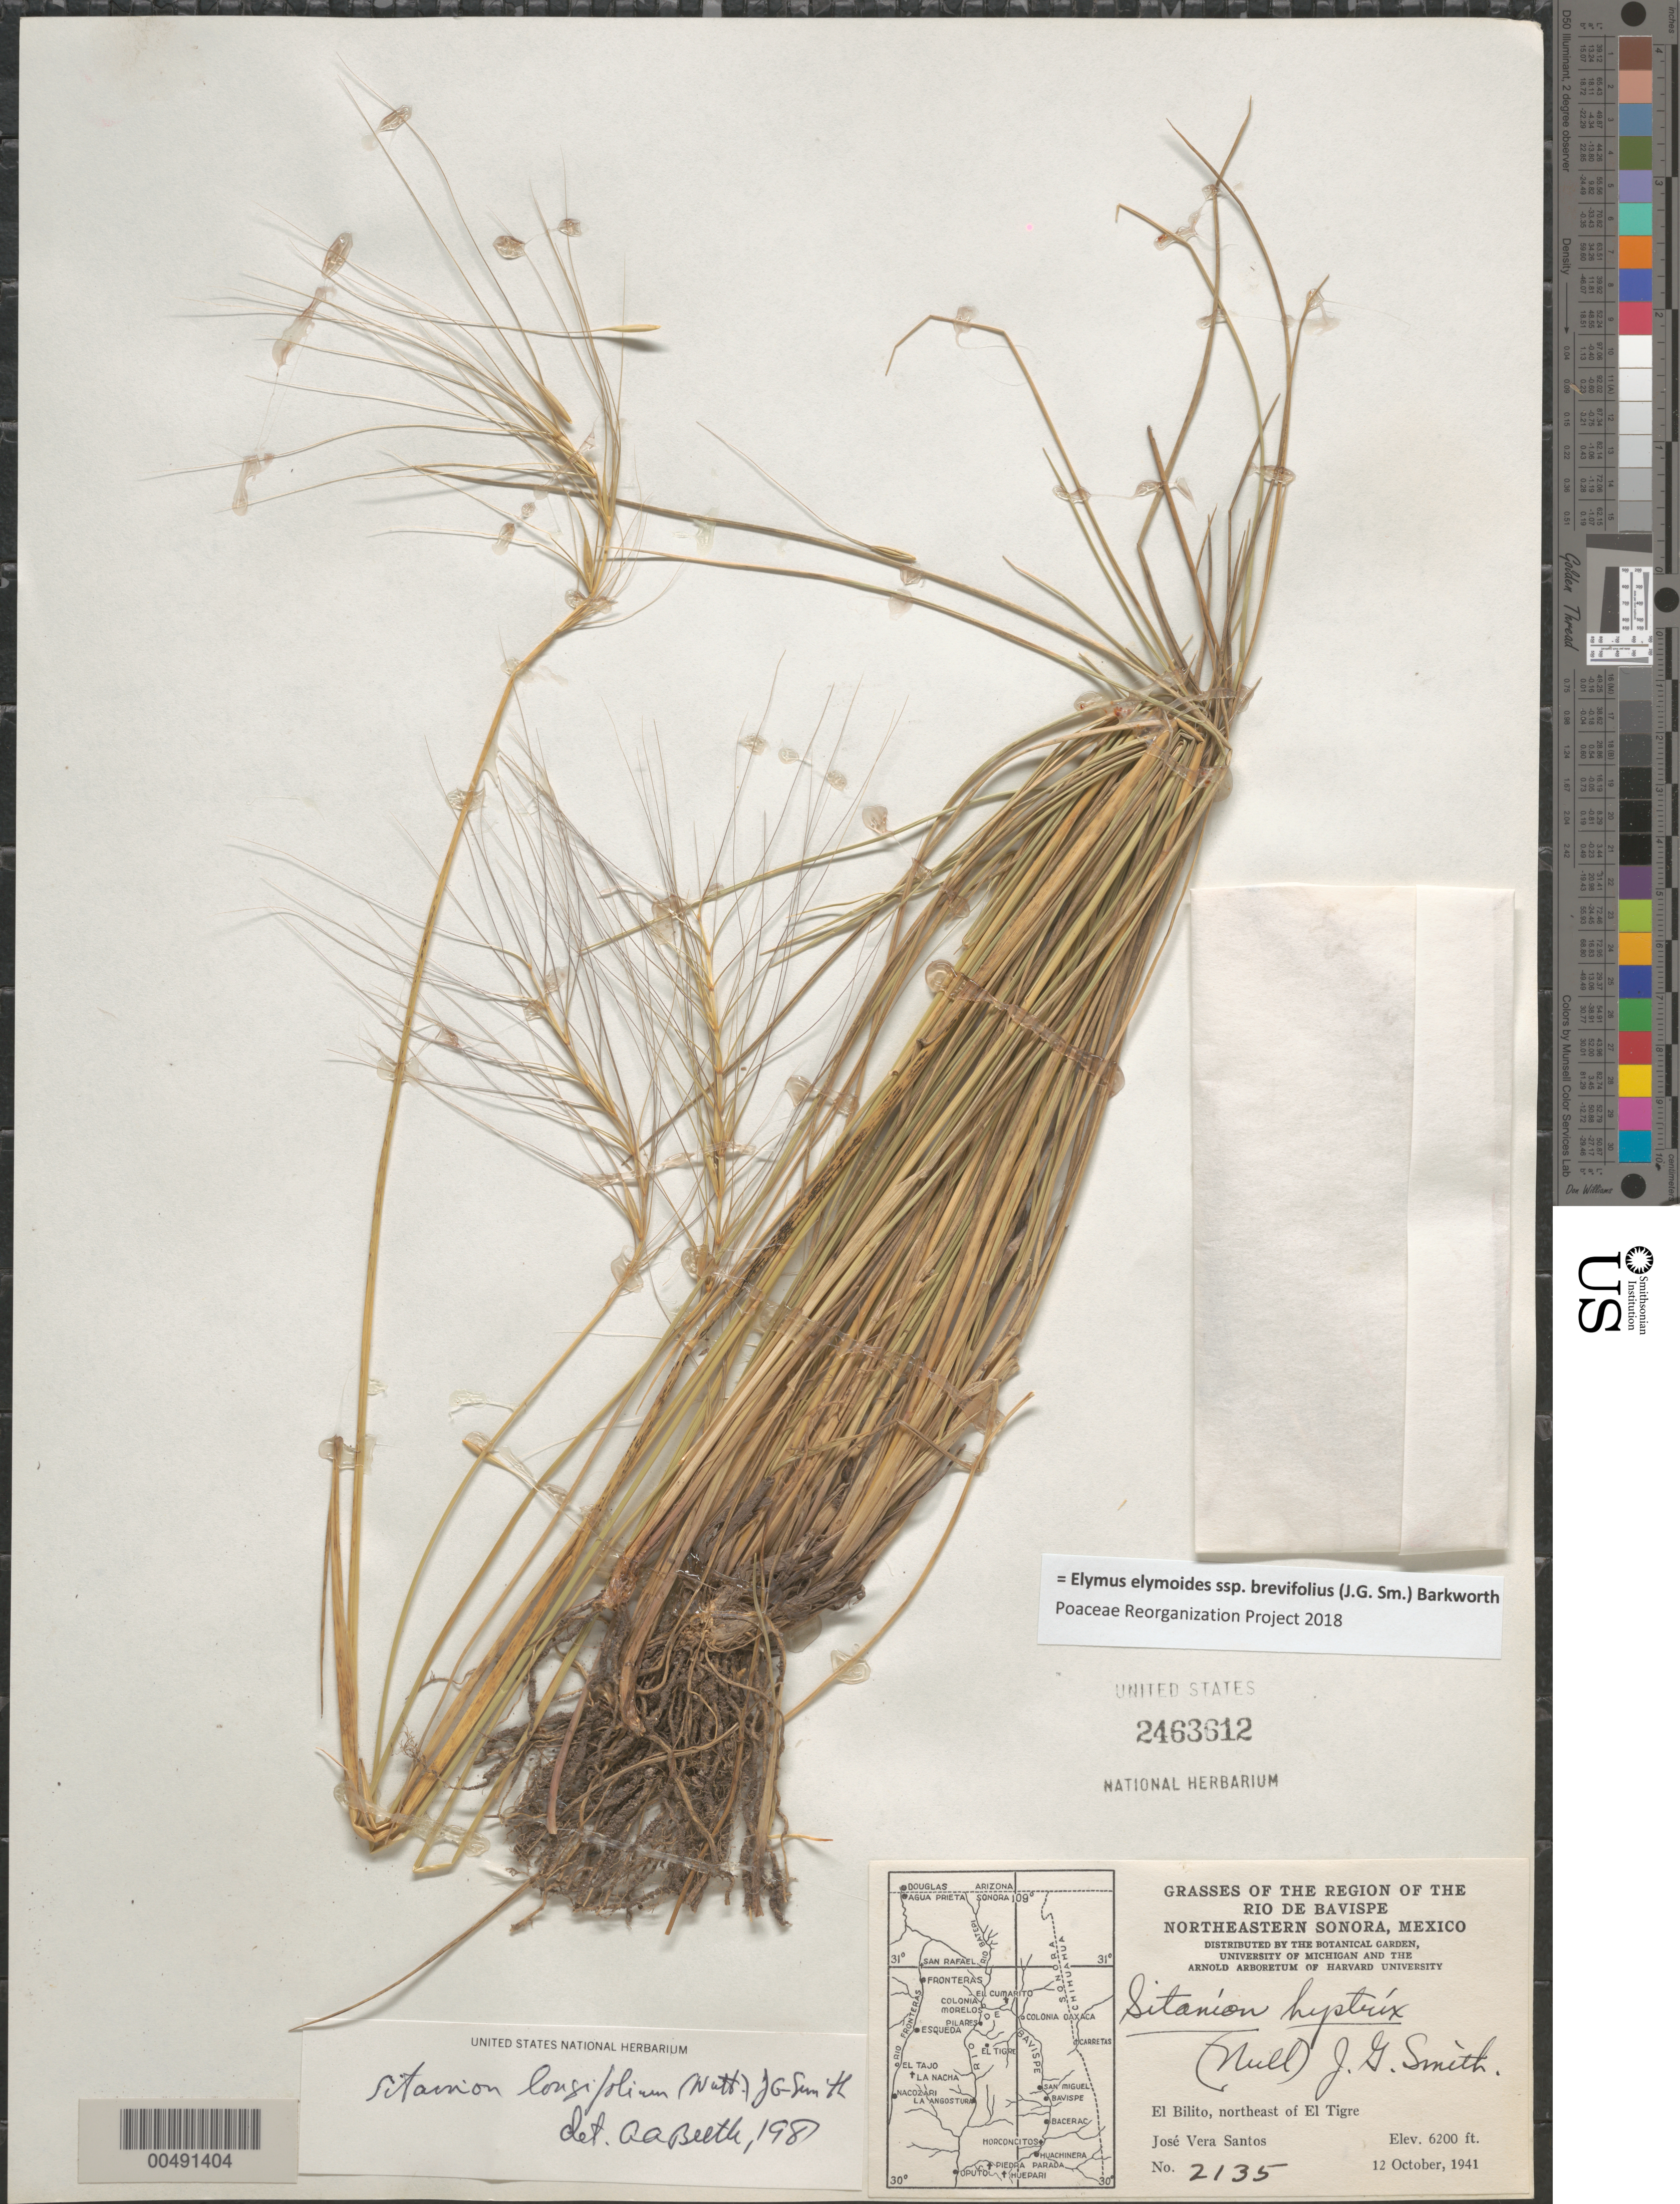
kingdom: Plantae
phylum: Tracheophyta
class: Liliopsida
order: Poales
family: Poaceae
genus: Elymus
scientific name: Elymus elymoides subsp. brevifolius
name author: (J.G. Sm.) Barkworth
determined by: Poaceae Reorganization Project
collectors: J. V. Santos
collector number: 2135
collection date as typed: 12 Oct 1941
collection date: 1941-10-12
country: Mexico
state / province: Sonora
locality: Region of the Rio de Bavispe, NE Sonora, El Bilito, NE of El Tigre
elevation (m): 1890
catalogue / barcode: US 2463612